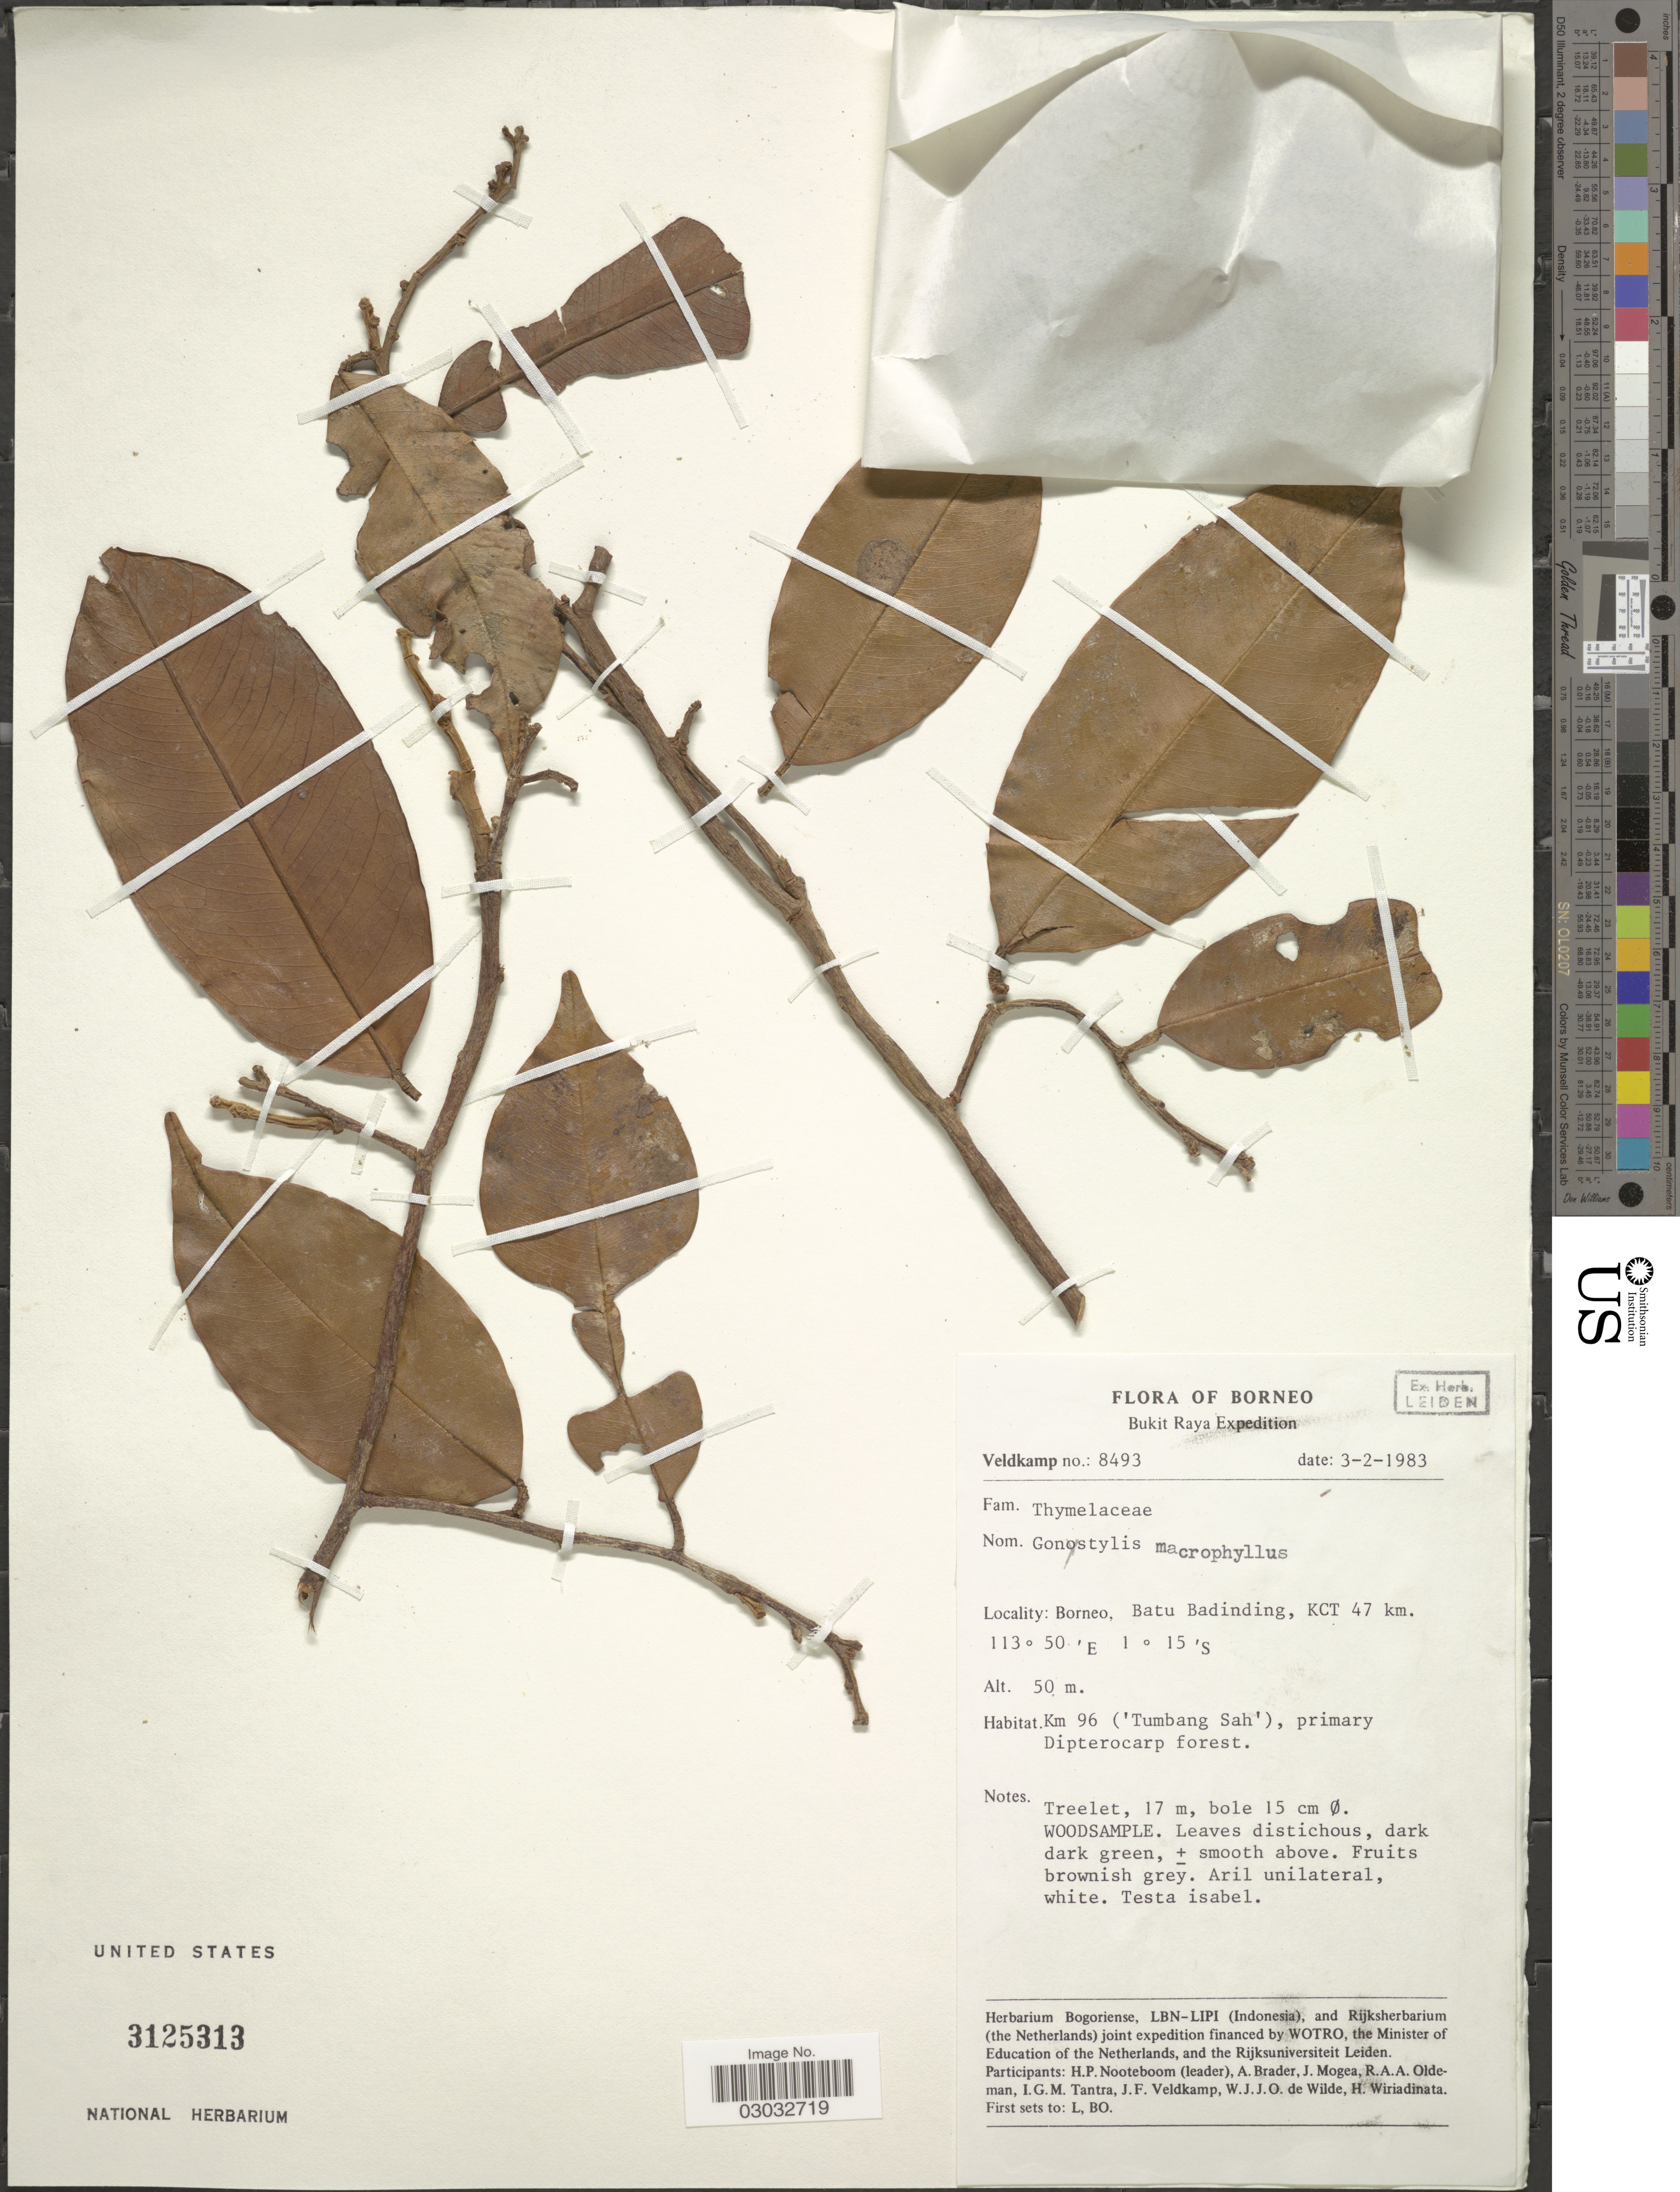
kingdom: Plantae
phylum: Tracheophyta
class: Magnoliopsida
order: Malvales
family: Thymelaeaceae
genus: Gonystylus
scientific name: Gonystylus macrophyllus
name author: (Miq.) Airy Shaw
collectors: J. F. Veldkamp, H. P. Nooteboom, A. Brader, J. Mogea & et al.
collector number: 8493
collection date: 1983-02-03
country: Indonesia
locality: Borneo. Bukit Raya. Batu Badinding, KCT 47 km. Km 96 ('Tumbang Sah').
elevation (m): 50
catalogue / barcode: US 3125313